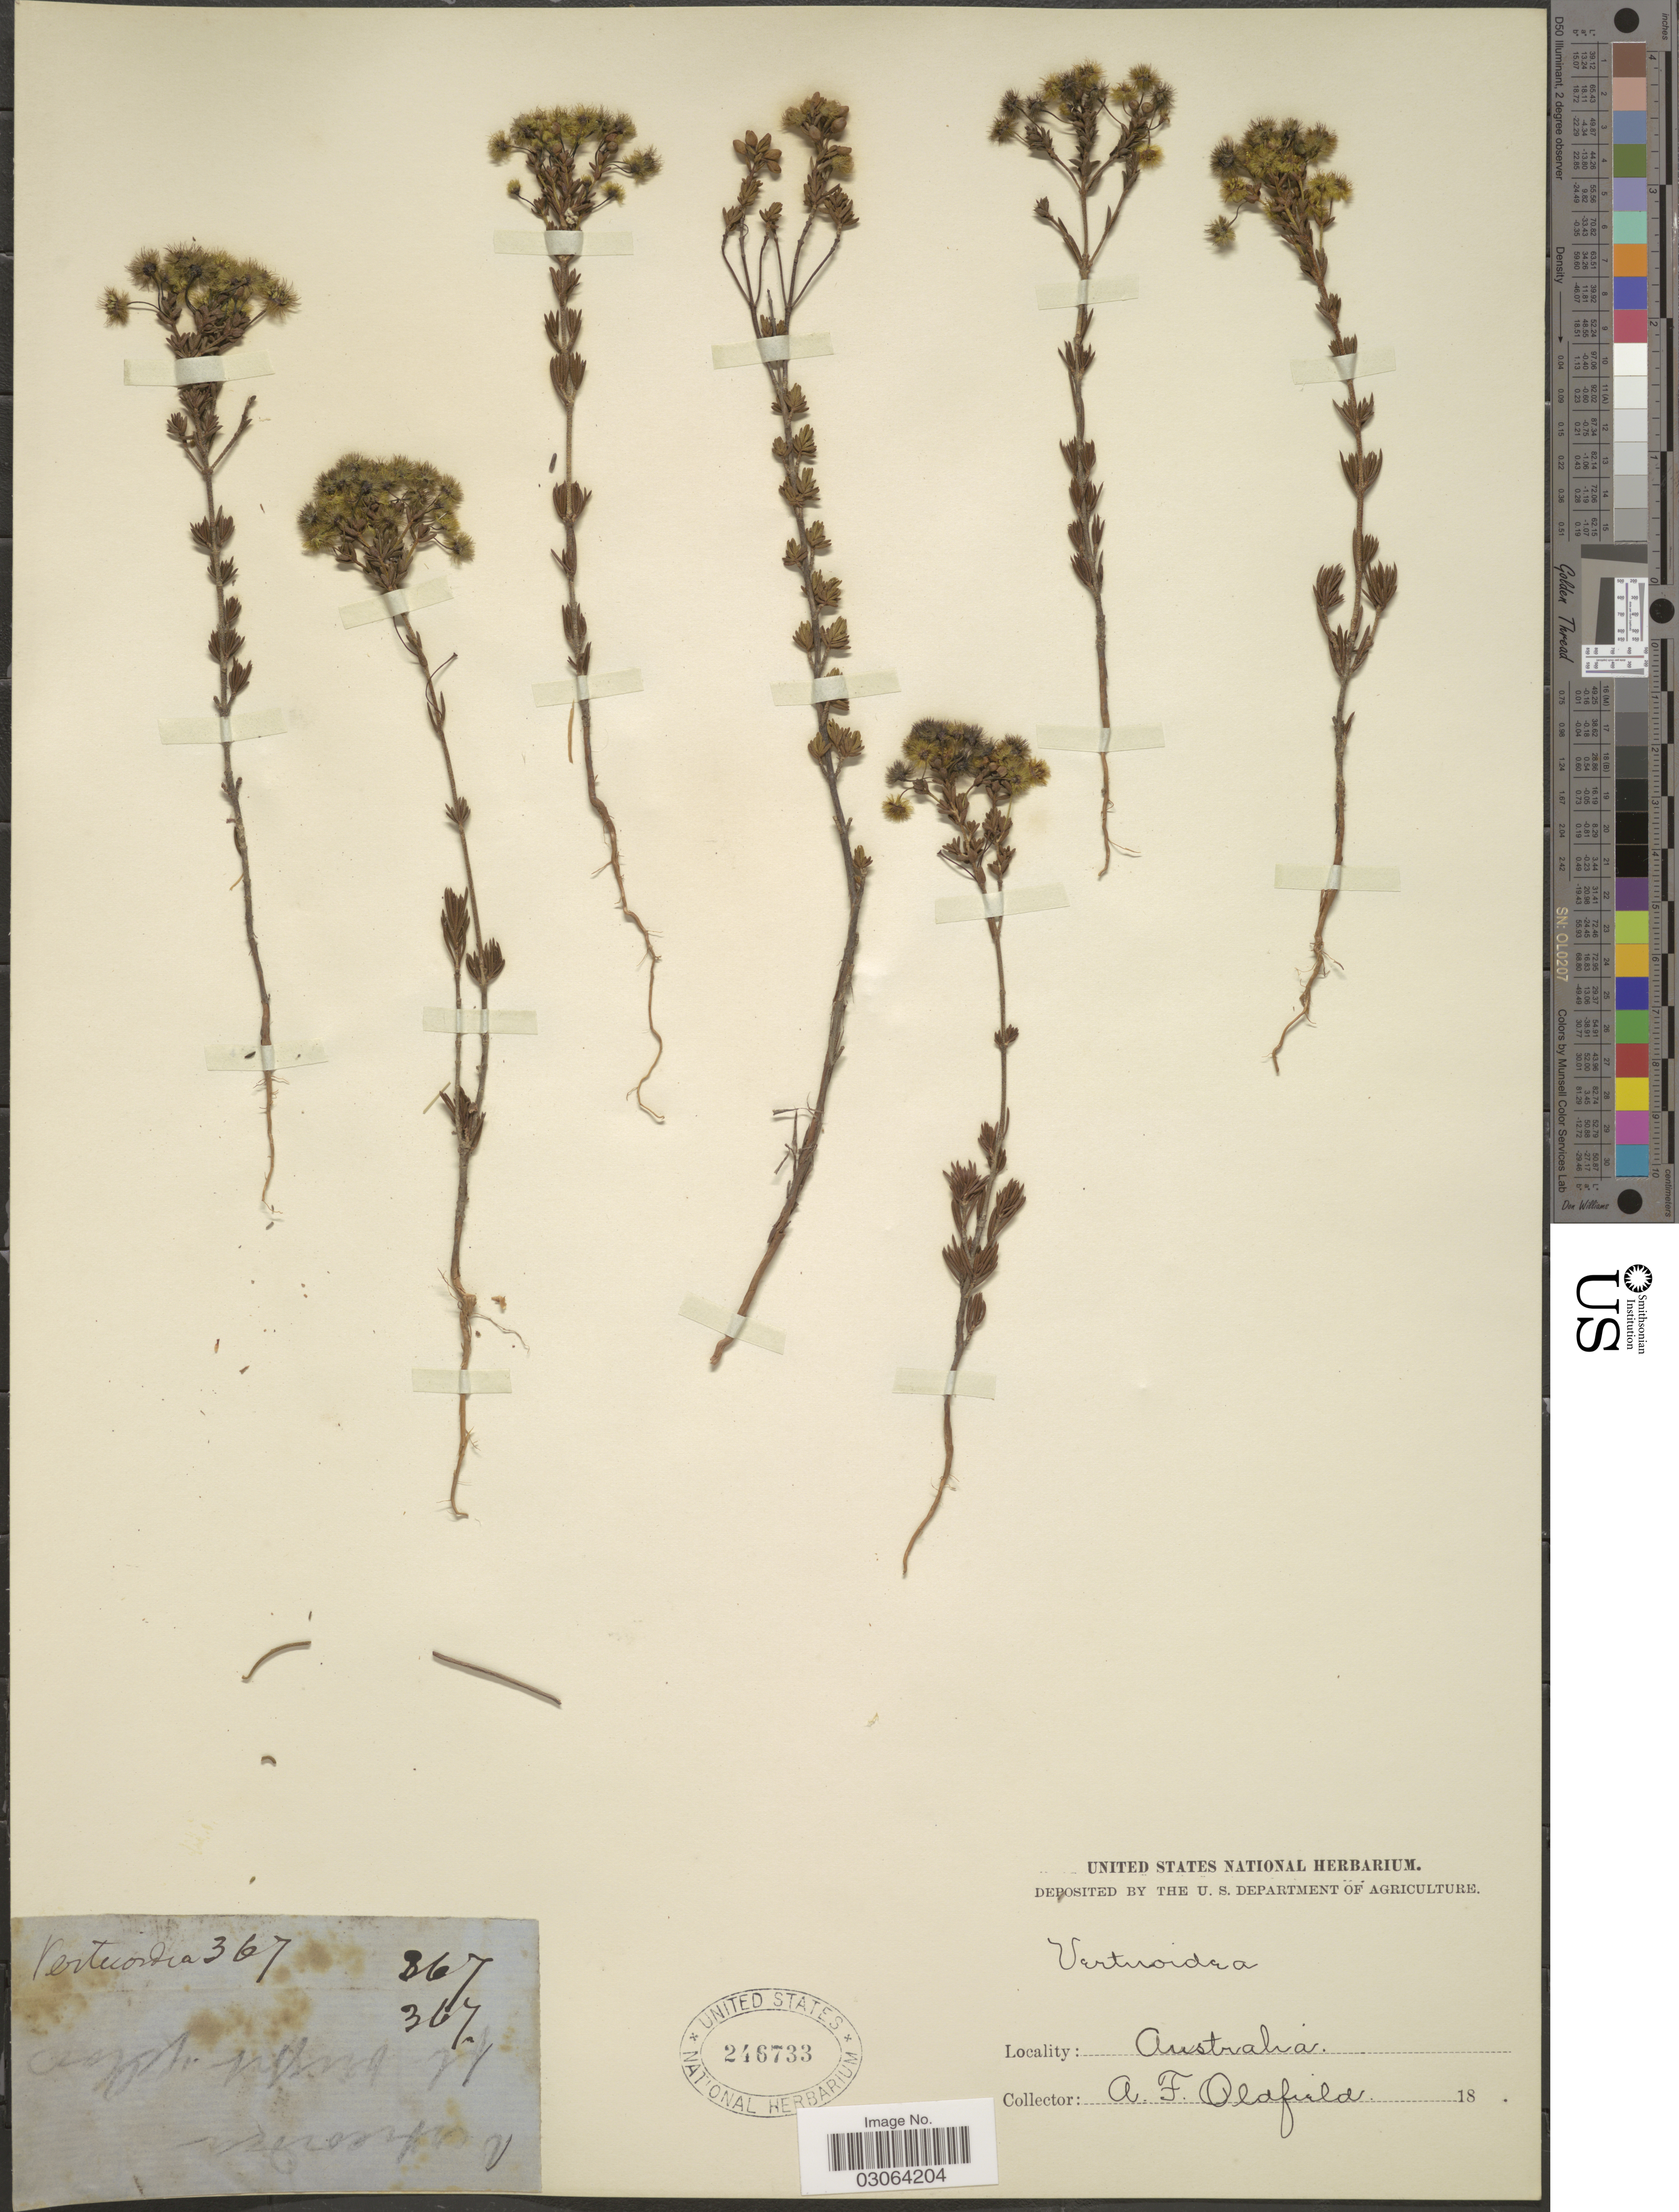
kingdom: Plantae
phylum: Tracheophyta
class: Magnoliopsida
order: Myrtales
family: Myrtaceae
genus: Verticordia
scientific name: Verticordia sp.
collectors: A. Oldfield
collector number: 367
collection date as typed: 18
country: Australia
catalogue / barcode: US 246733